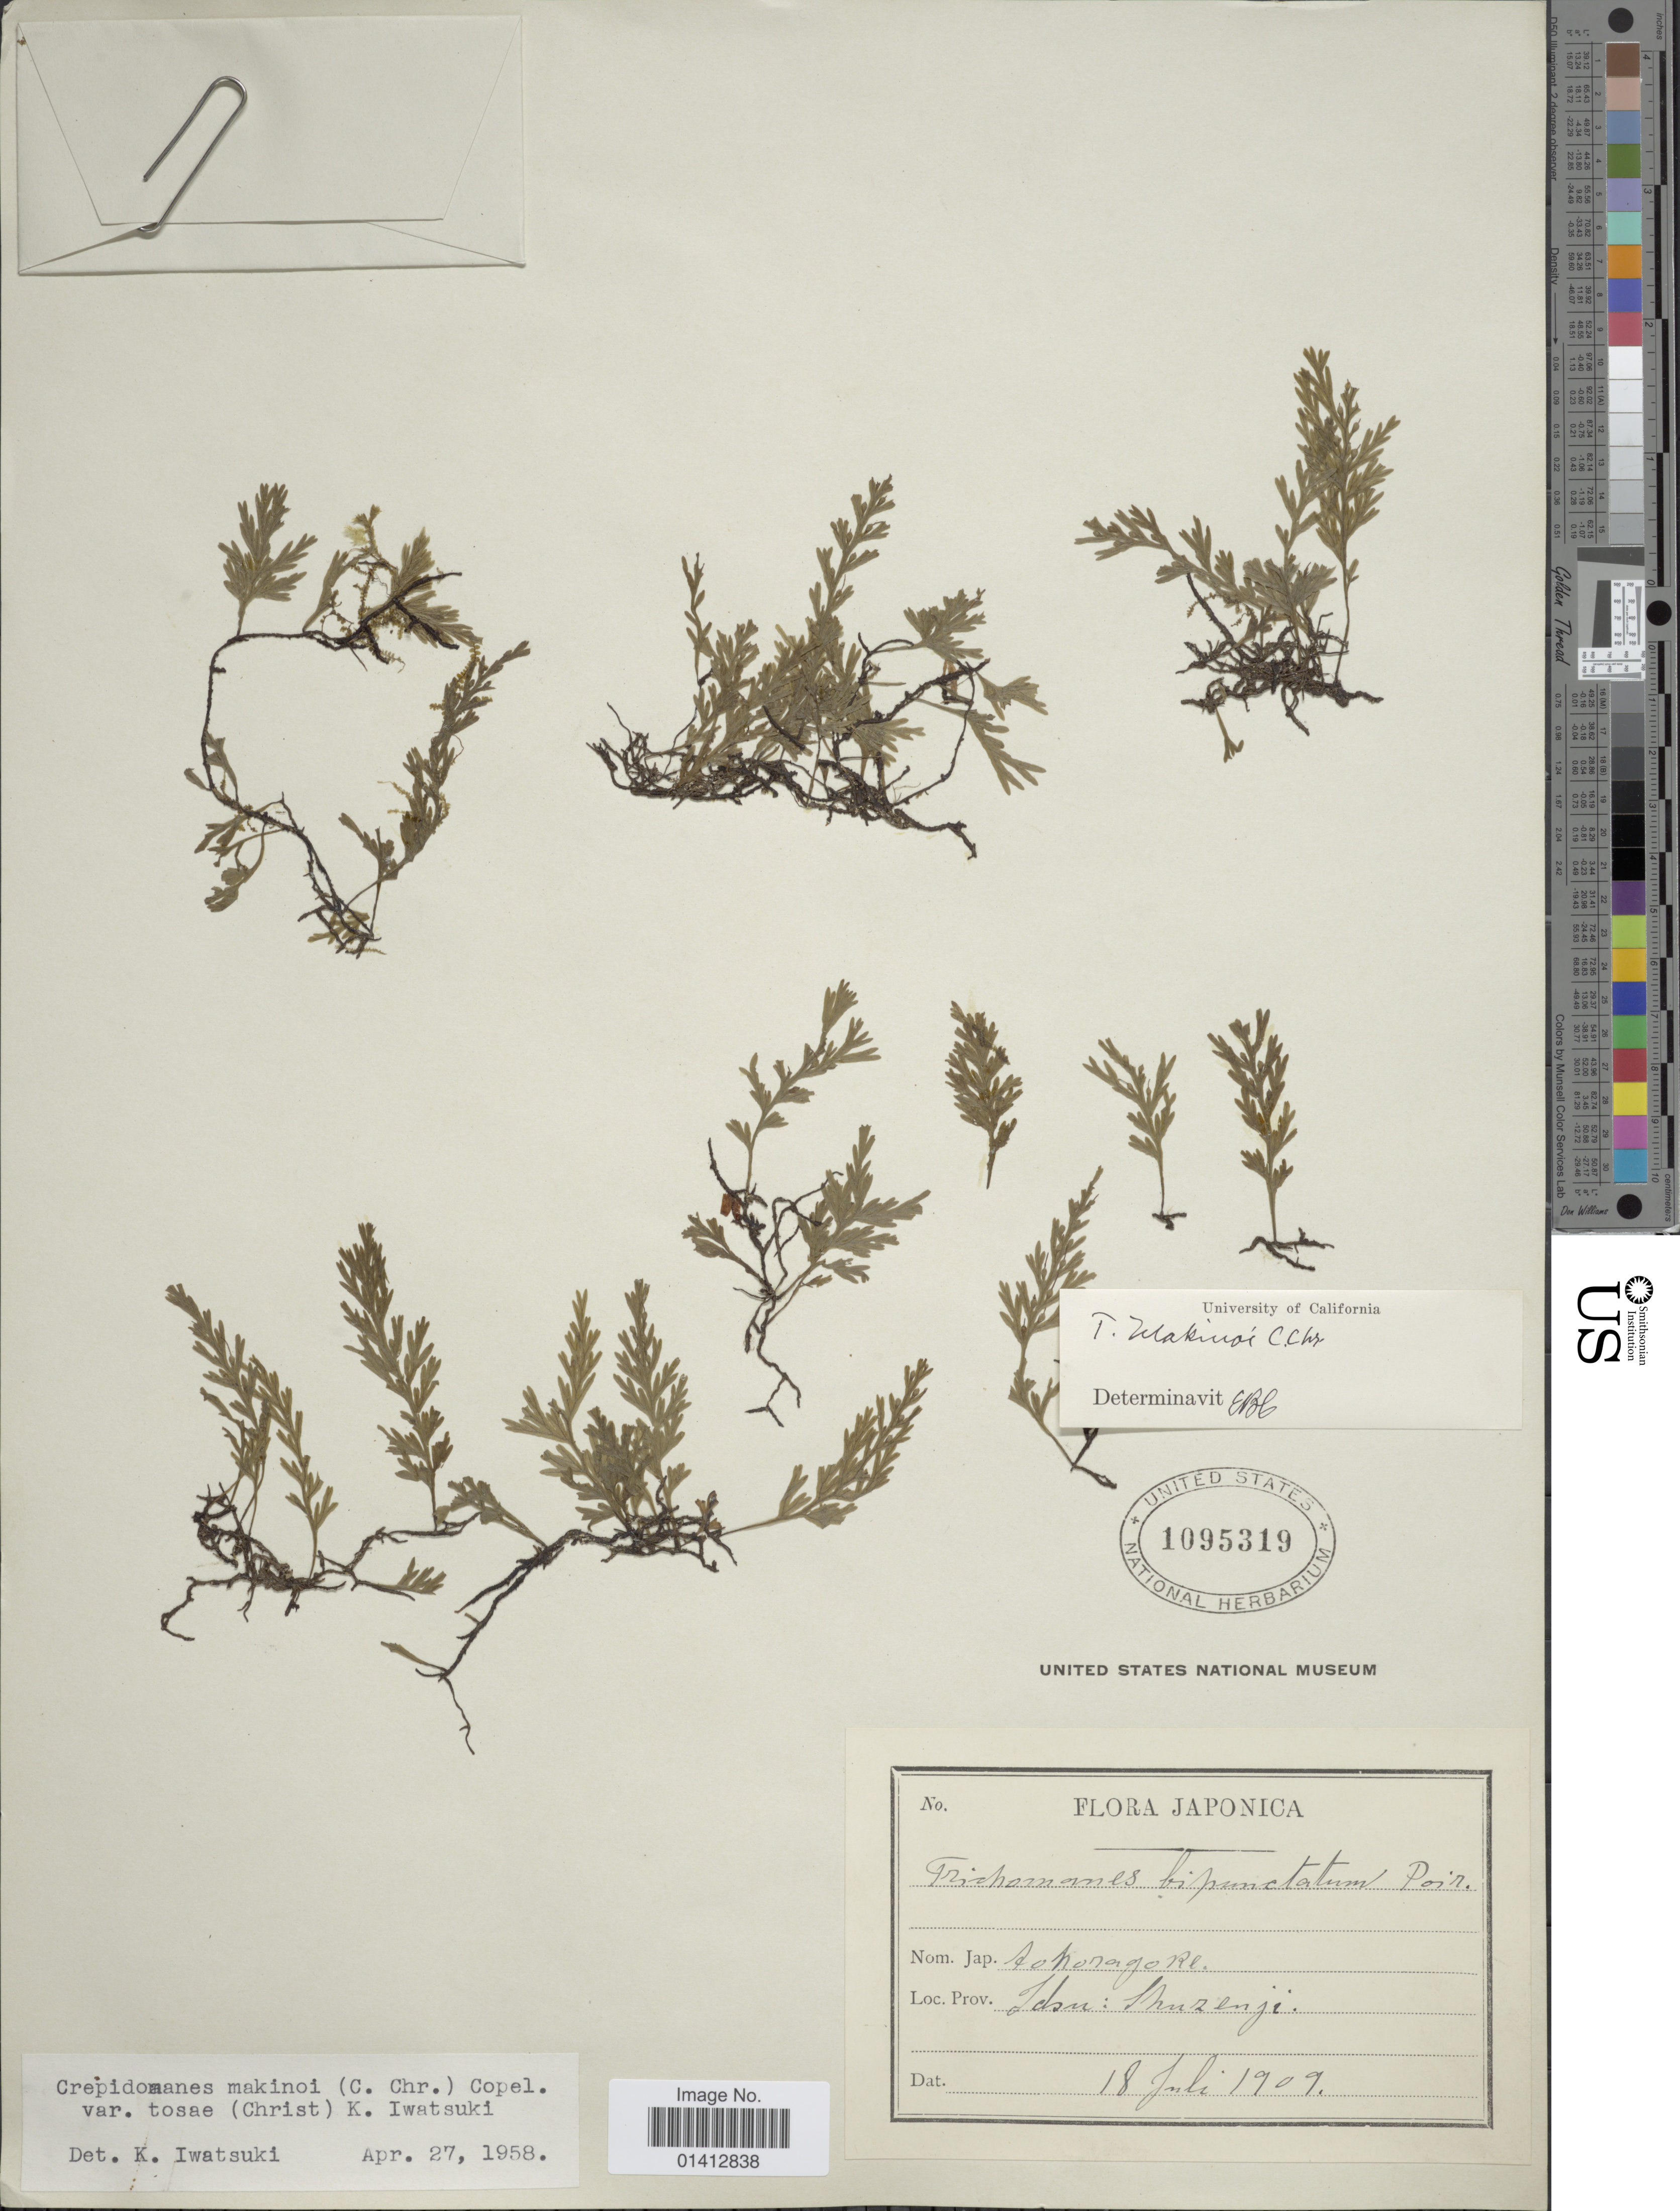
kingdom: Plantae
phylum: Tracheophyta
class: Polypodiopsida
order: Hymenophyllales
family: Hymenophyllaceae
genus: Crepidomanes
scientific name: Crepidomanes makinoi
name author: (C. Chr.) Copel.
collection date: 1909-07-18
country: Japan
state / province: Sizuoka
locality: Idzu: Shuzenji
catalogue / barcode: US 1095319